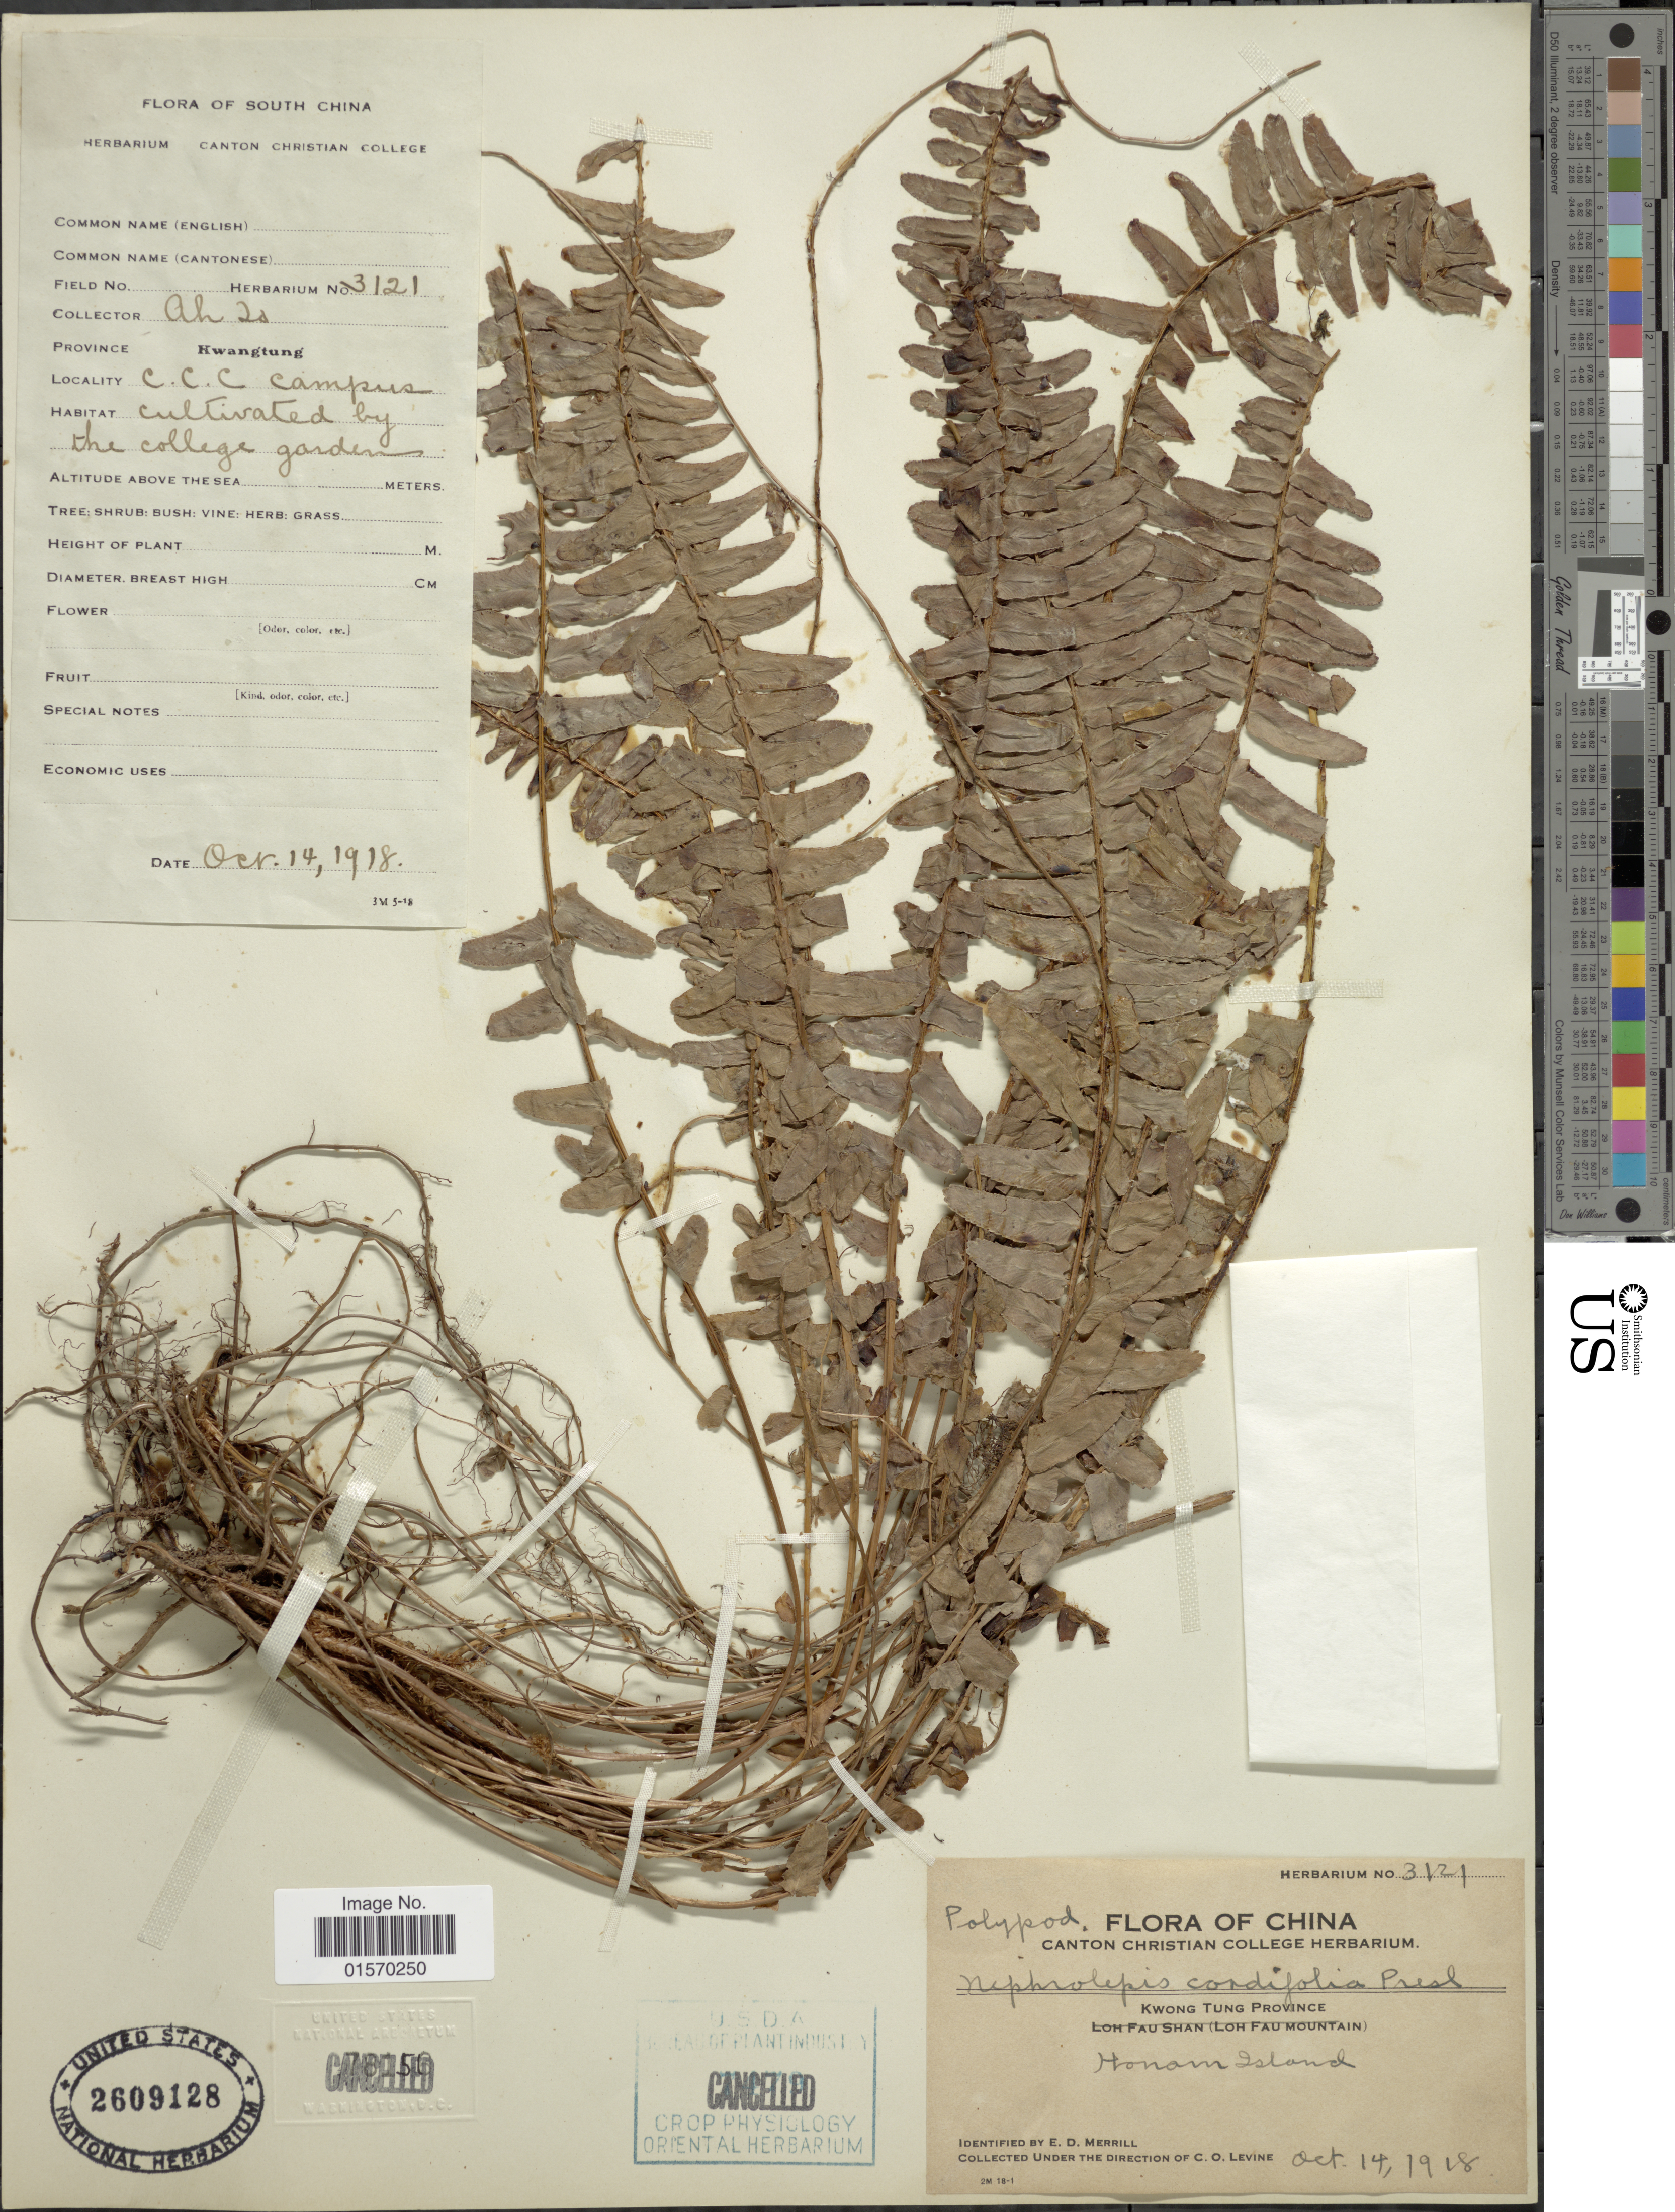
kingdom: Plantae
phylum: Tracheophyta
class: Polypodiopsida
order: Polypodiales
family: Nephrolepidaceae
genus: Nephrolepis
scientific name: Nephrolepis cordifolia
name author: (L.) C. Presl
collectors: A. Lo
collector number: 3121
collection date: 1918-10-14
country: China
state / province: Guangdong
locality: Kwangtung. C. C. C. Campus. The college gardens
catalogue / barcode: US 2609128